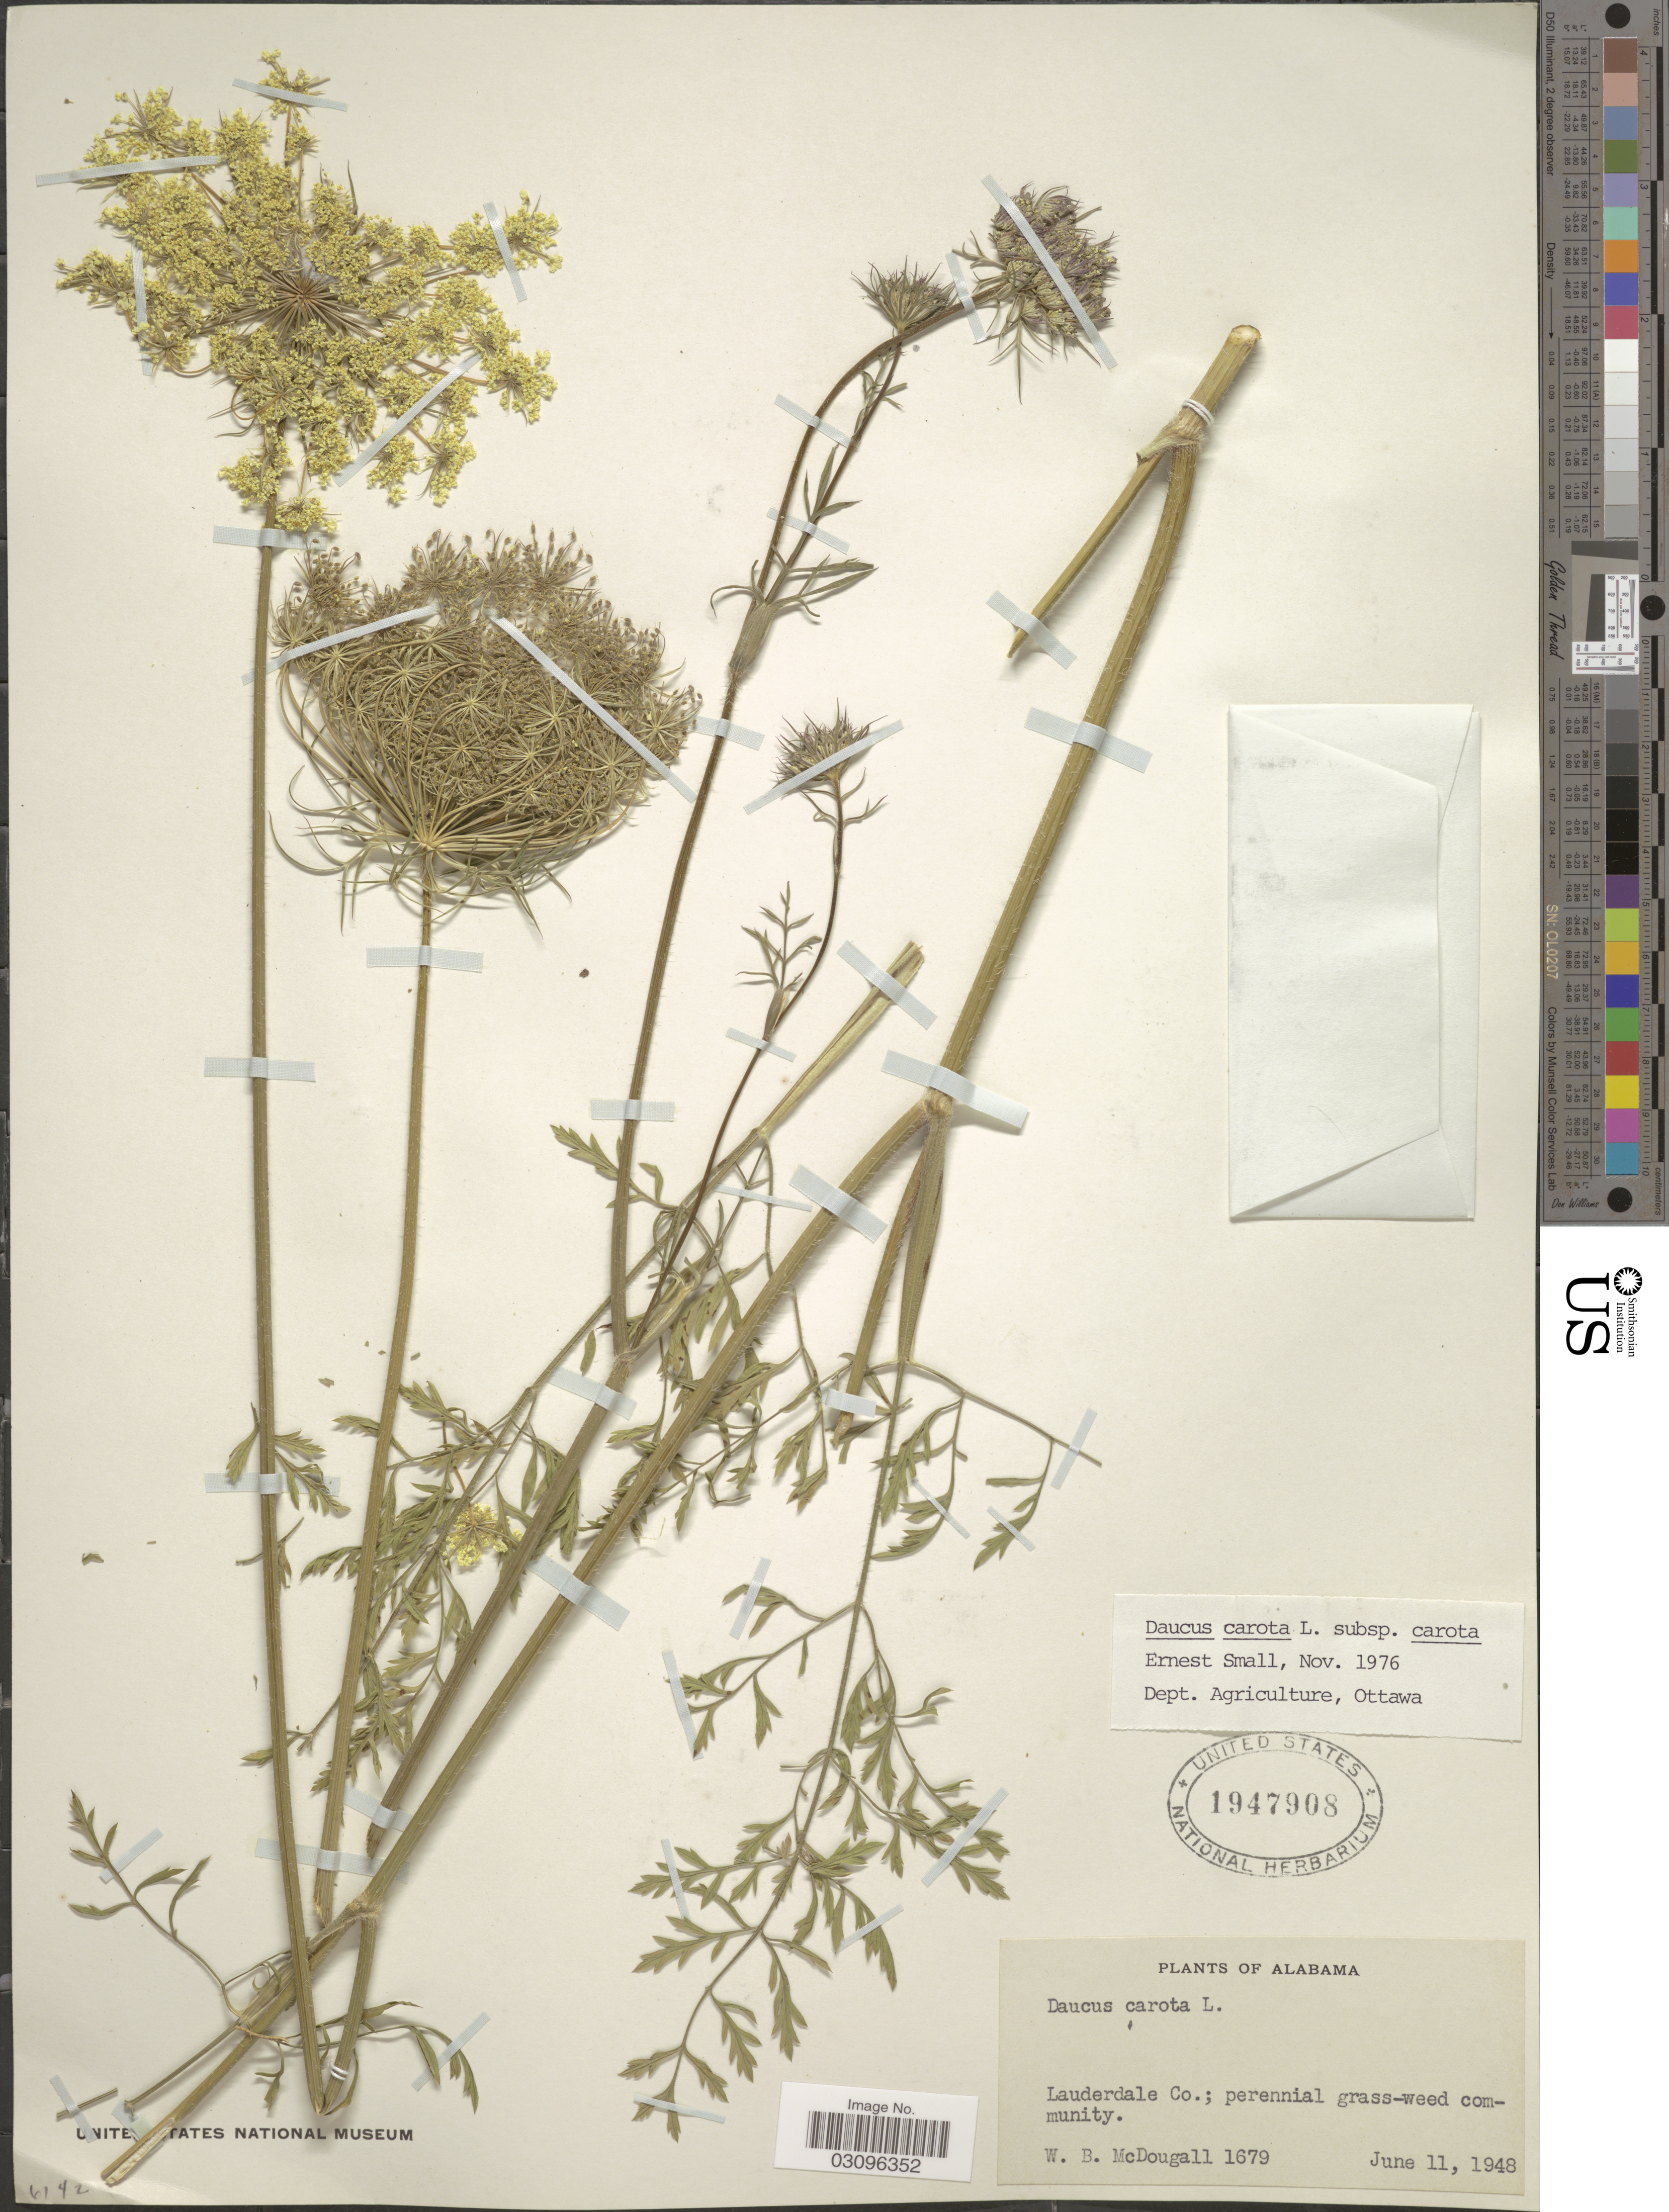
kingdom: Plantae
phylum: Tracheophyta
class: Magnoliopsida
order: Apiales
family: Apiaceae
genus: Daucus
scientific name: Daucus carota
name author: L.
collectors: W. B. McDougall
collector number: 1679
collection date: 1948-06-11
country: United States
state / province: Alabama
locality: Lauderdale Co.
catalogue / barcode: US 1947908